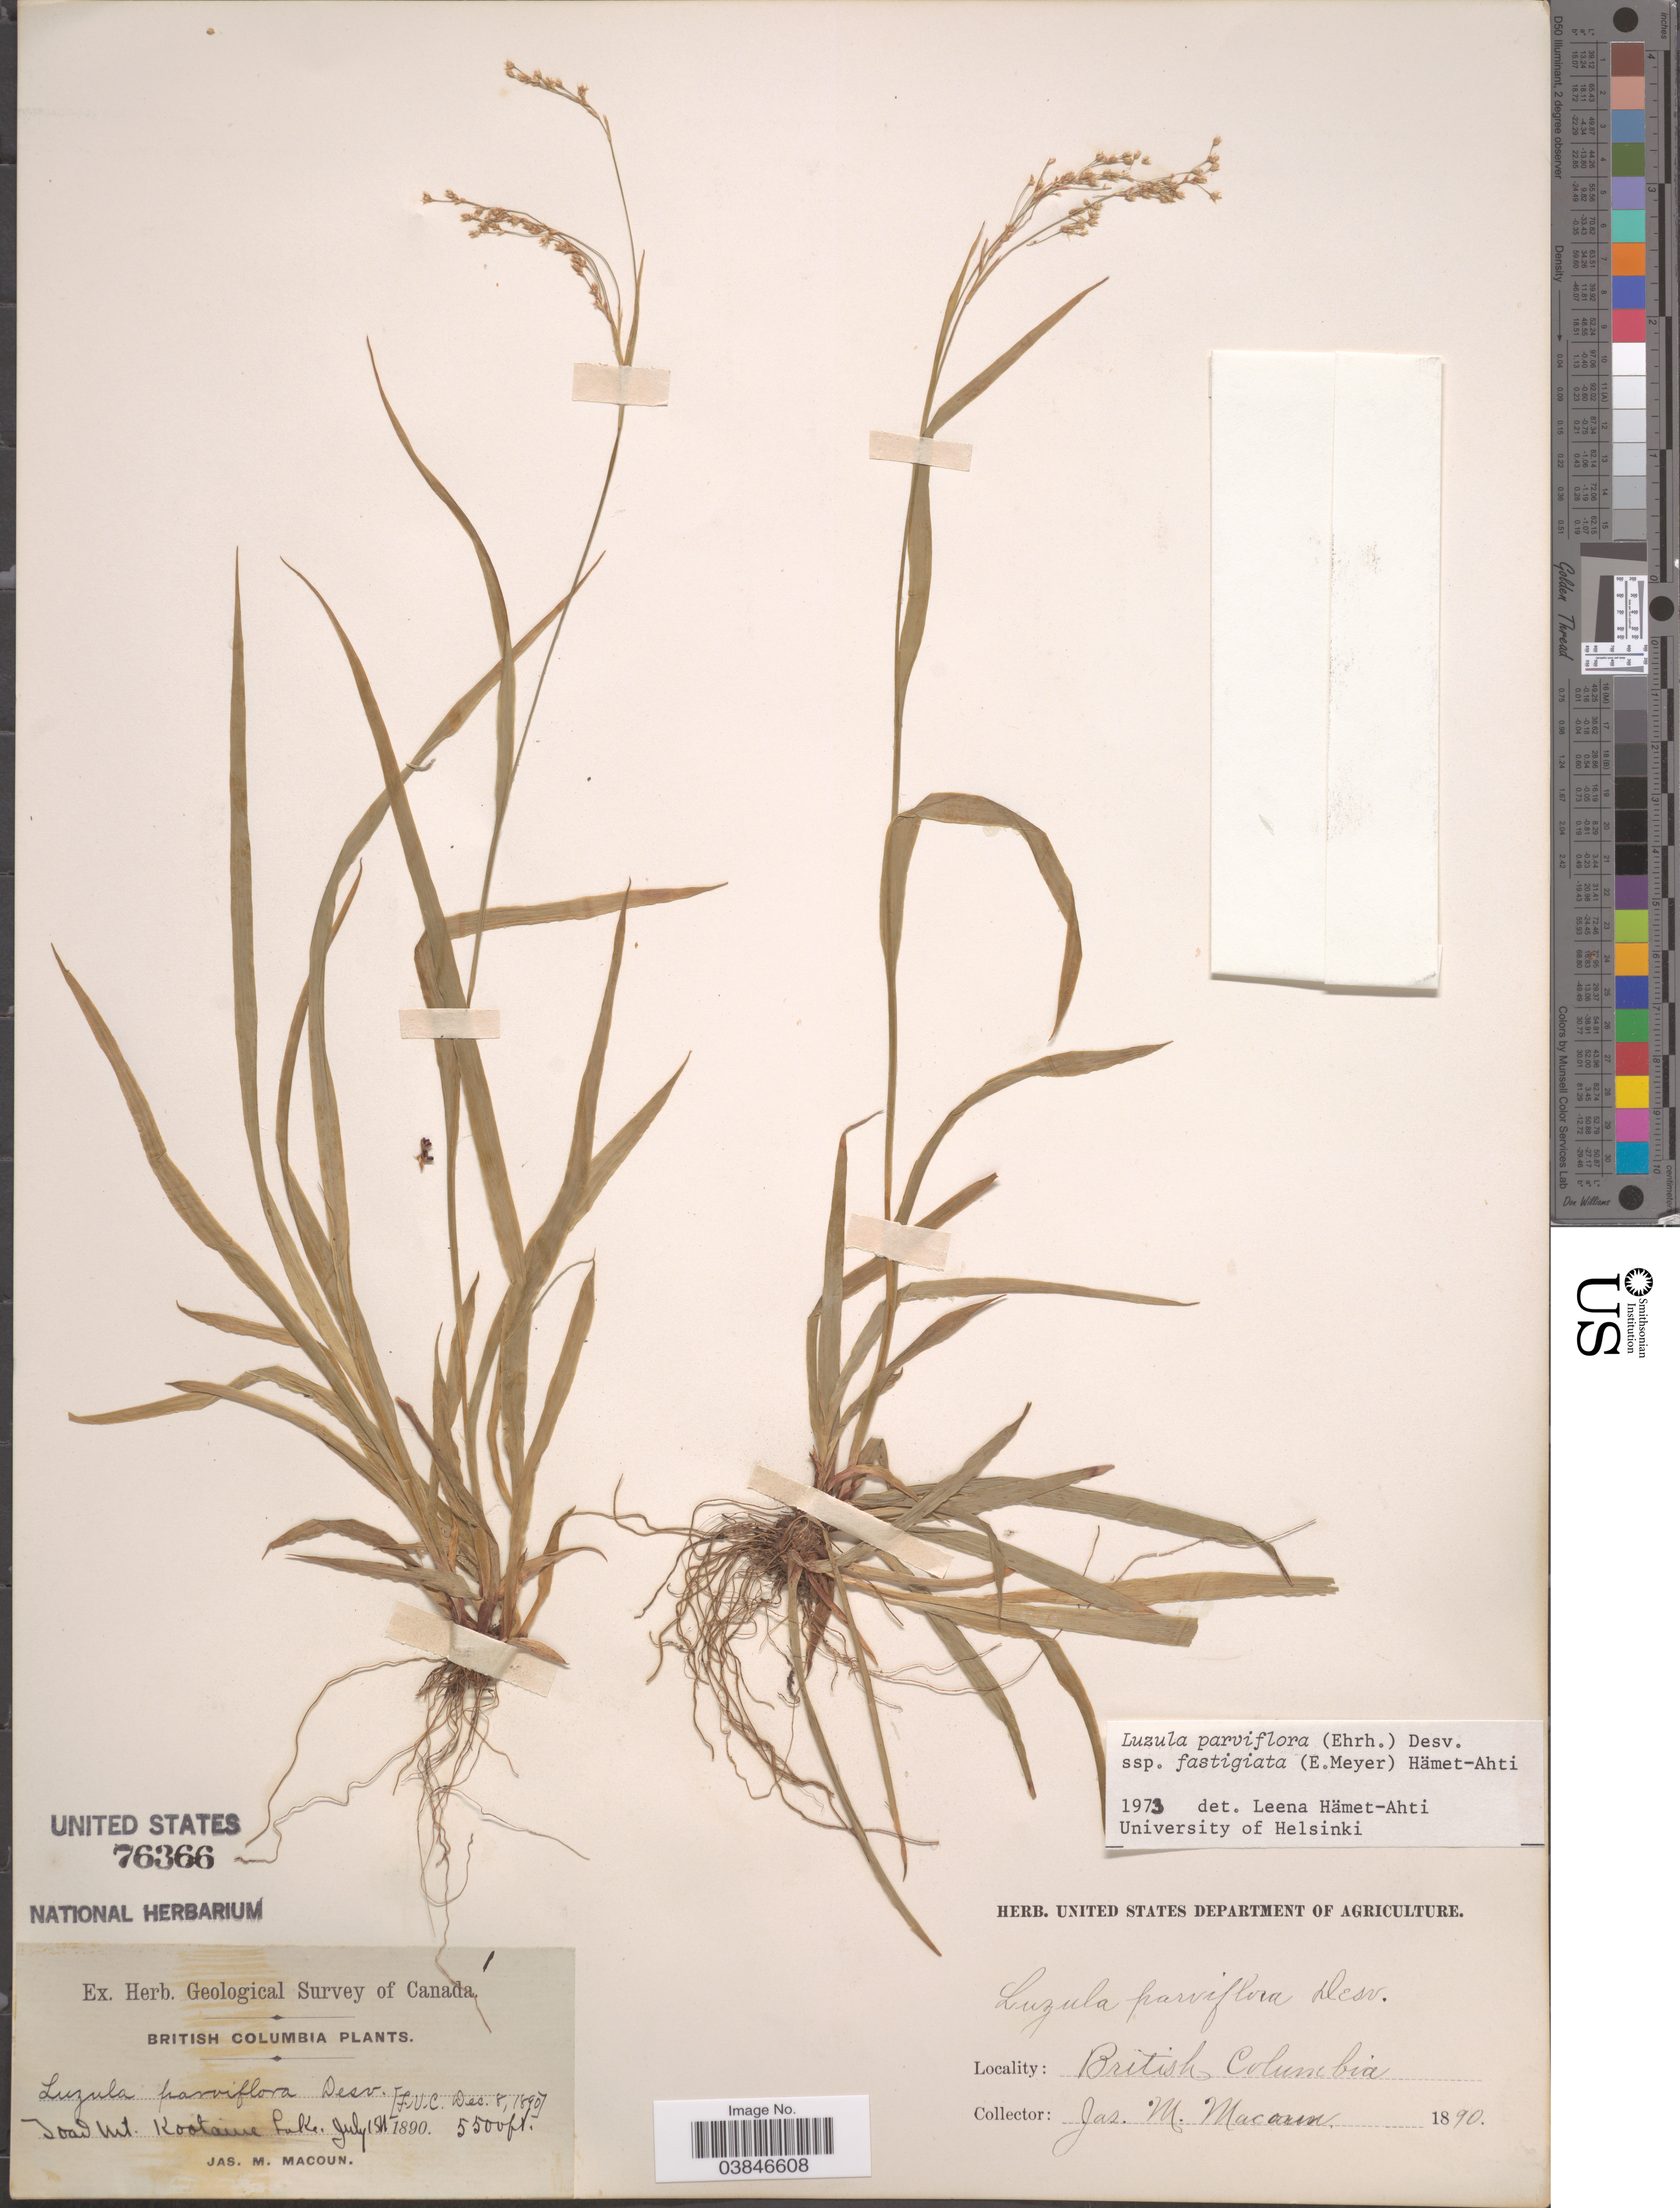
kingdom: Plantae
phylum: Tracheophyta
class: Liliopsida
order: Poales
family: Juncaceae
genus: Luzula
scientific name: Luzula parviflora subsp. fastigiata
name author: Buchenau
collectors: J. M. Macoun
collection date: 1890-07-15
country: Canada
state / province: British Columbia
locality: Toad Mt. Kootaine Lake.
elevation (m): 1676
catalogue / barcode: US 76366